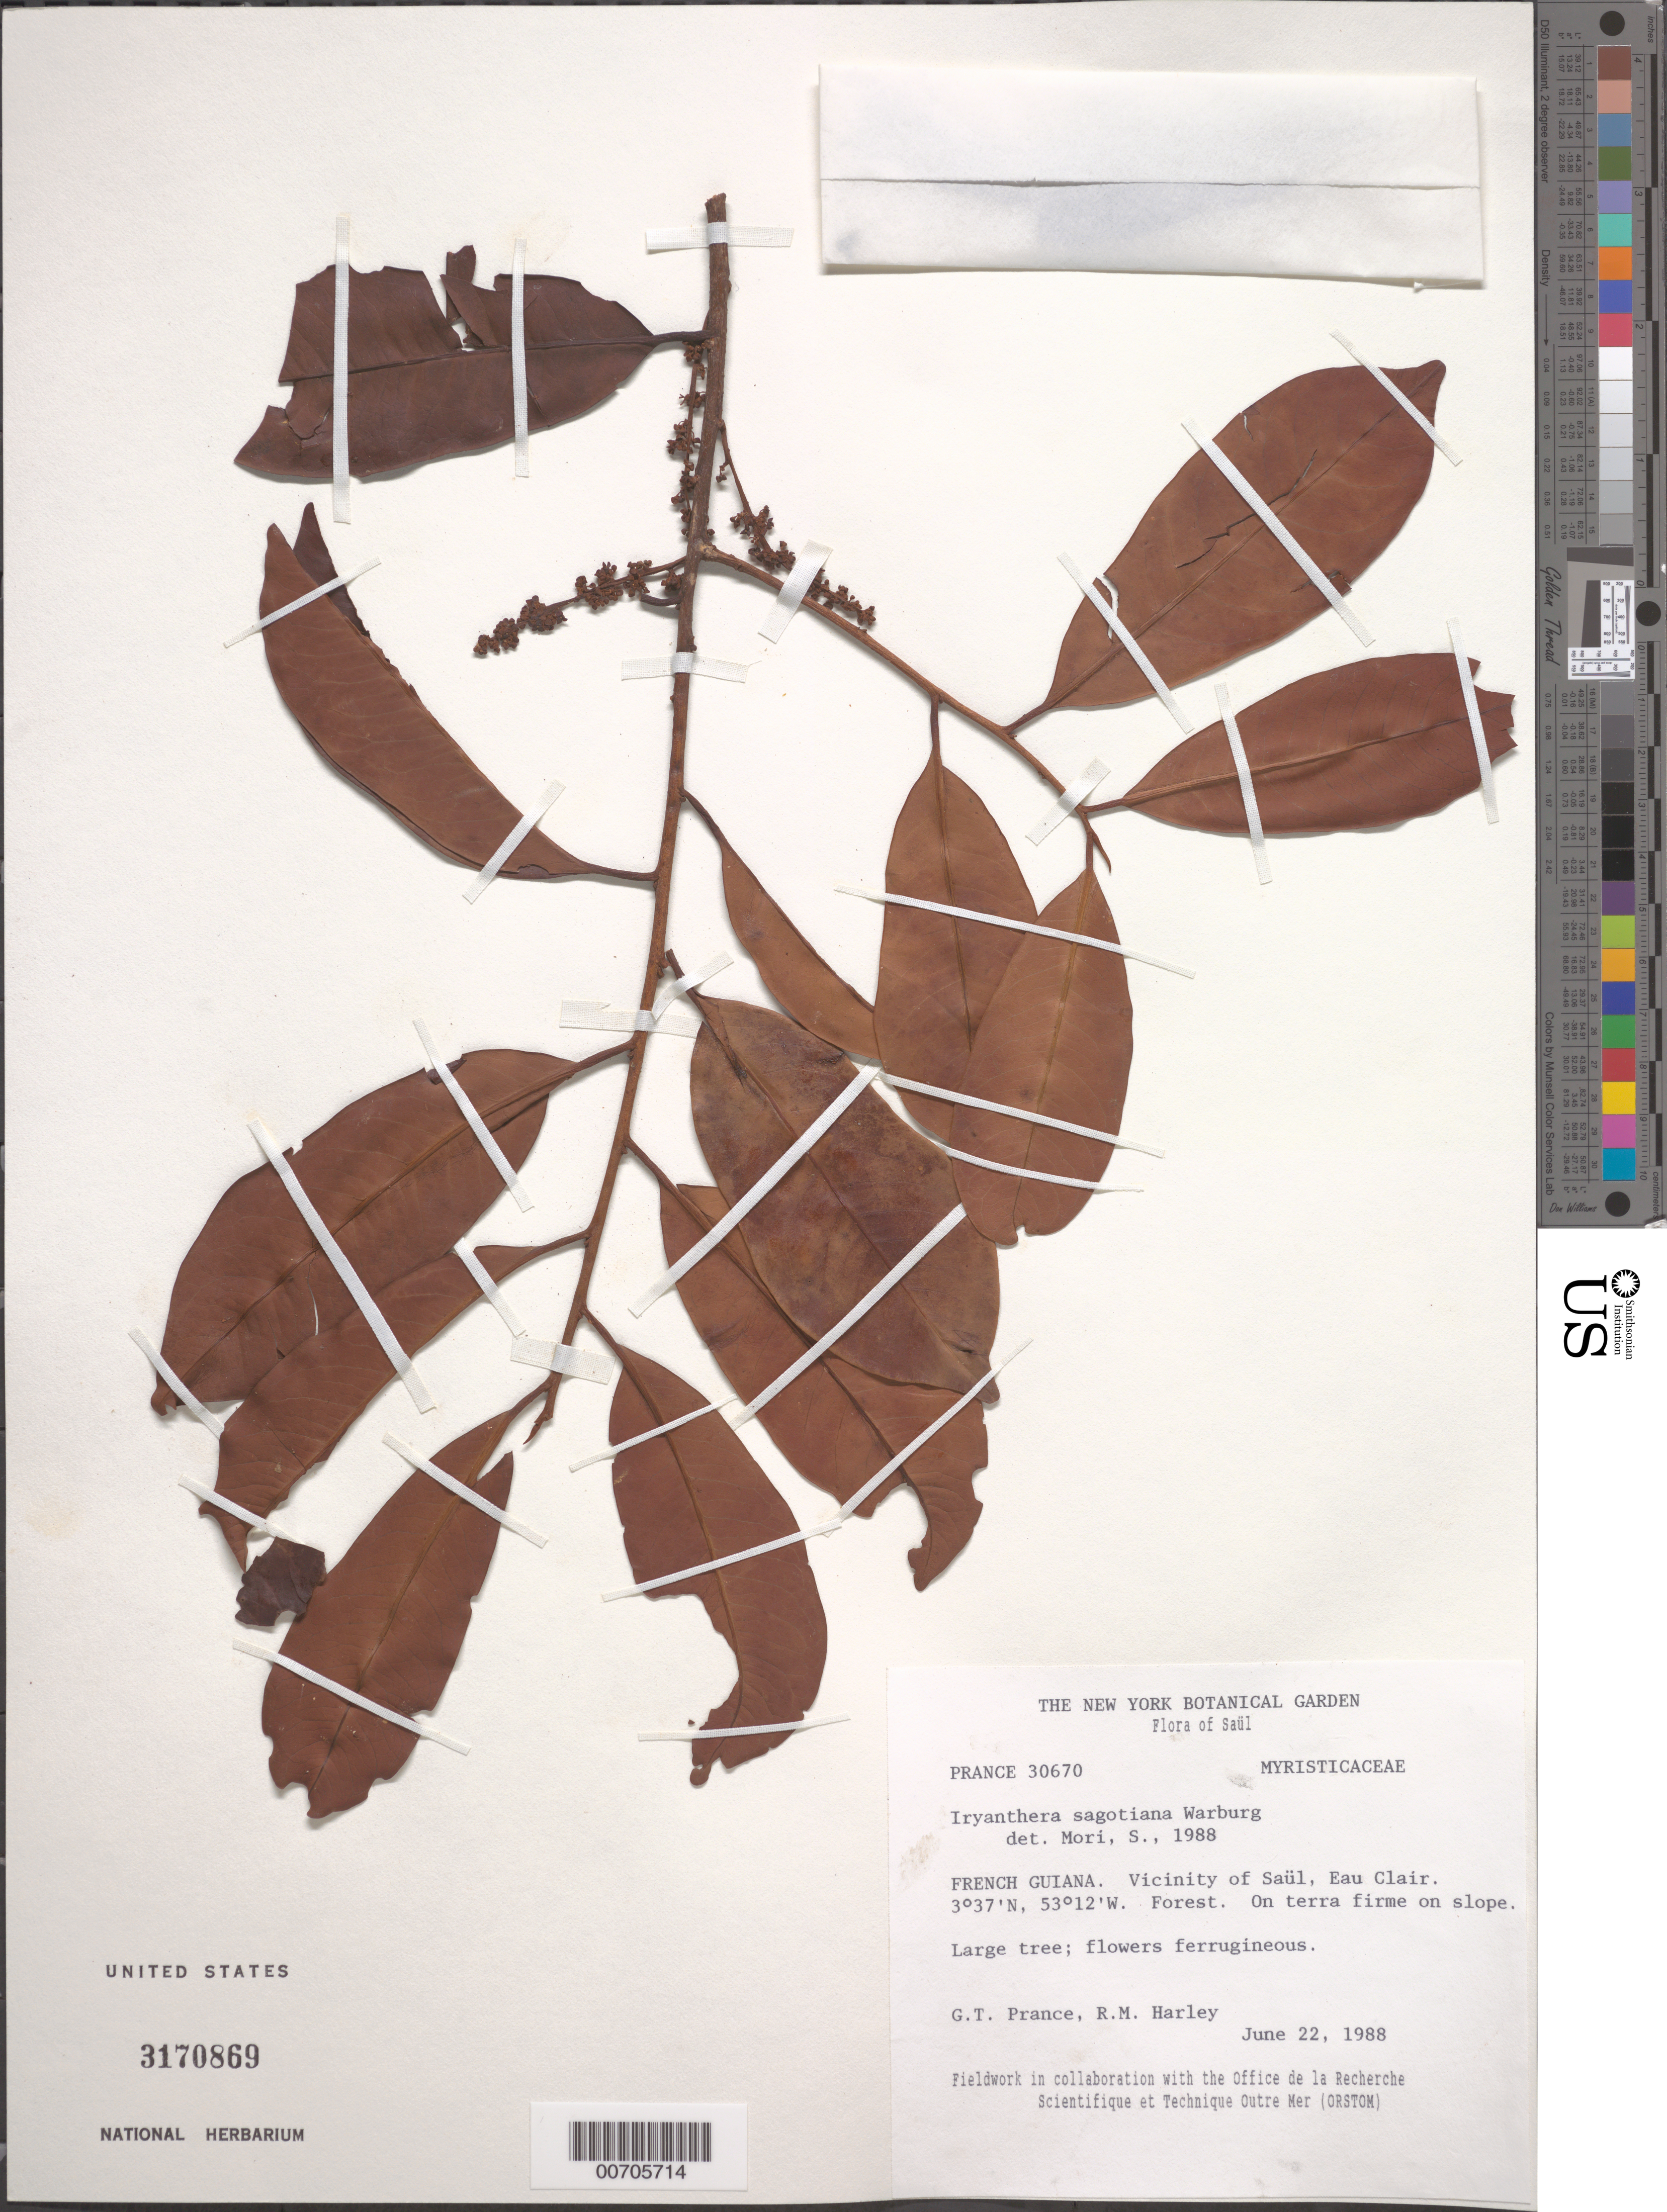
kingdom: Plantae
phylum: Tracheophyta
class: Magnoliopsida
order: Magnoliales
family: Myristicaceae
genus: Iryanthera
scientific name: Iryanthera sagotiana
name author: (Benth.) Warb.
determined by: Mori, Scott A.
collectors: G. T. Prance, R. M. Harley & J.-J. de Granville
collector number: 30670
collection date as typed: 22-Jun-88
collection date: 1988-06-22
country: French Guiana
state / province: Saint-Laurent-du-Maroni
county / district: Saül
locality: Eaux Claires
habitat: Terra firme on slope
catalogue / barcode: US 3170869